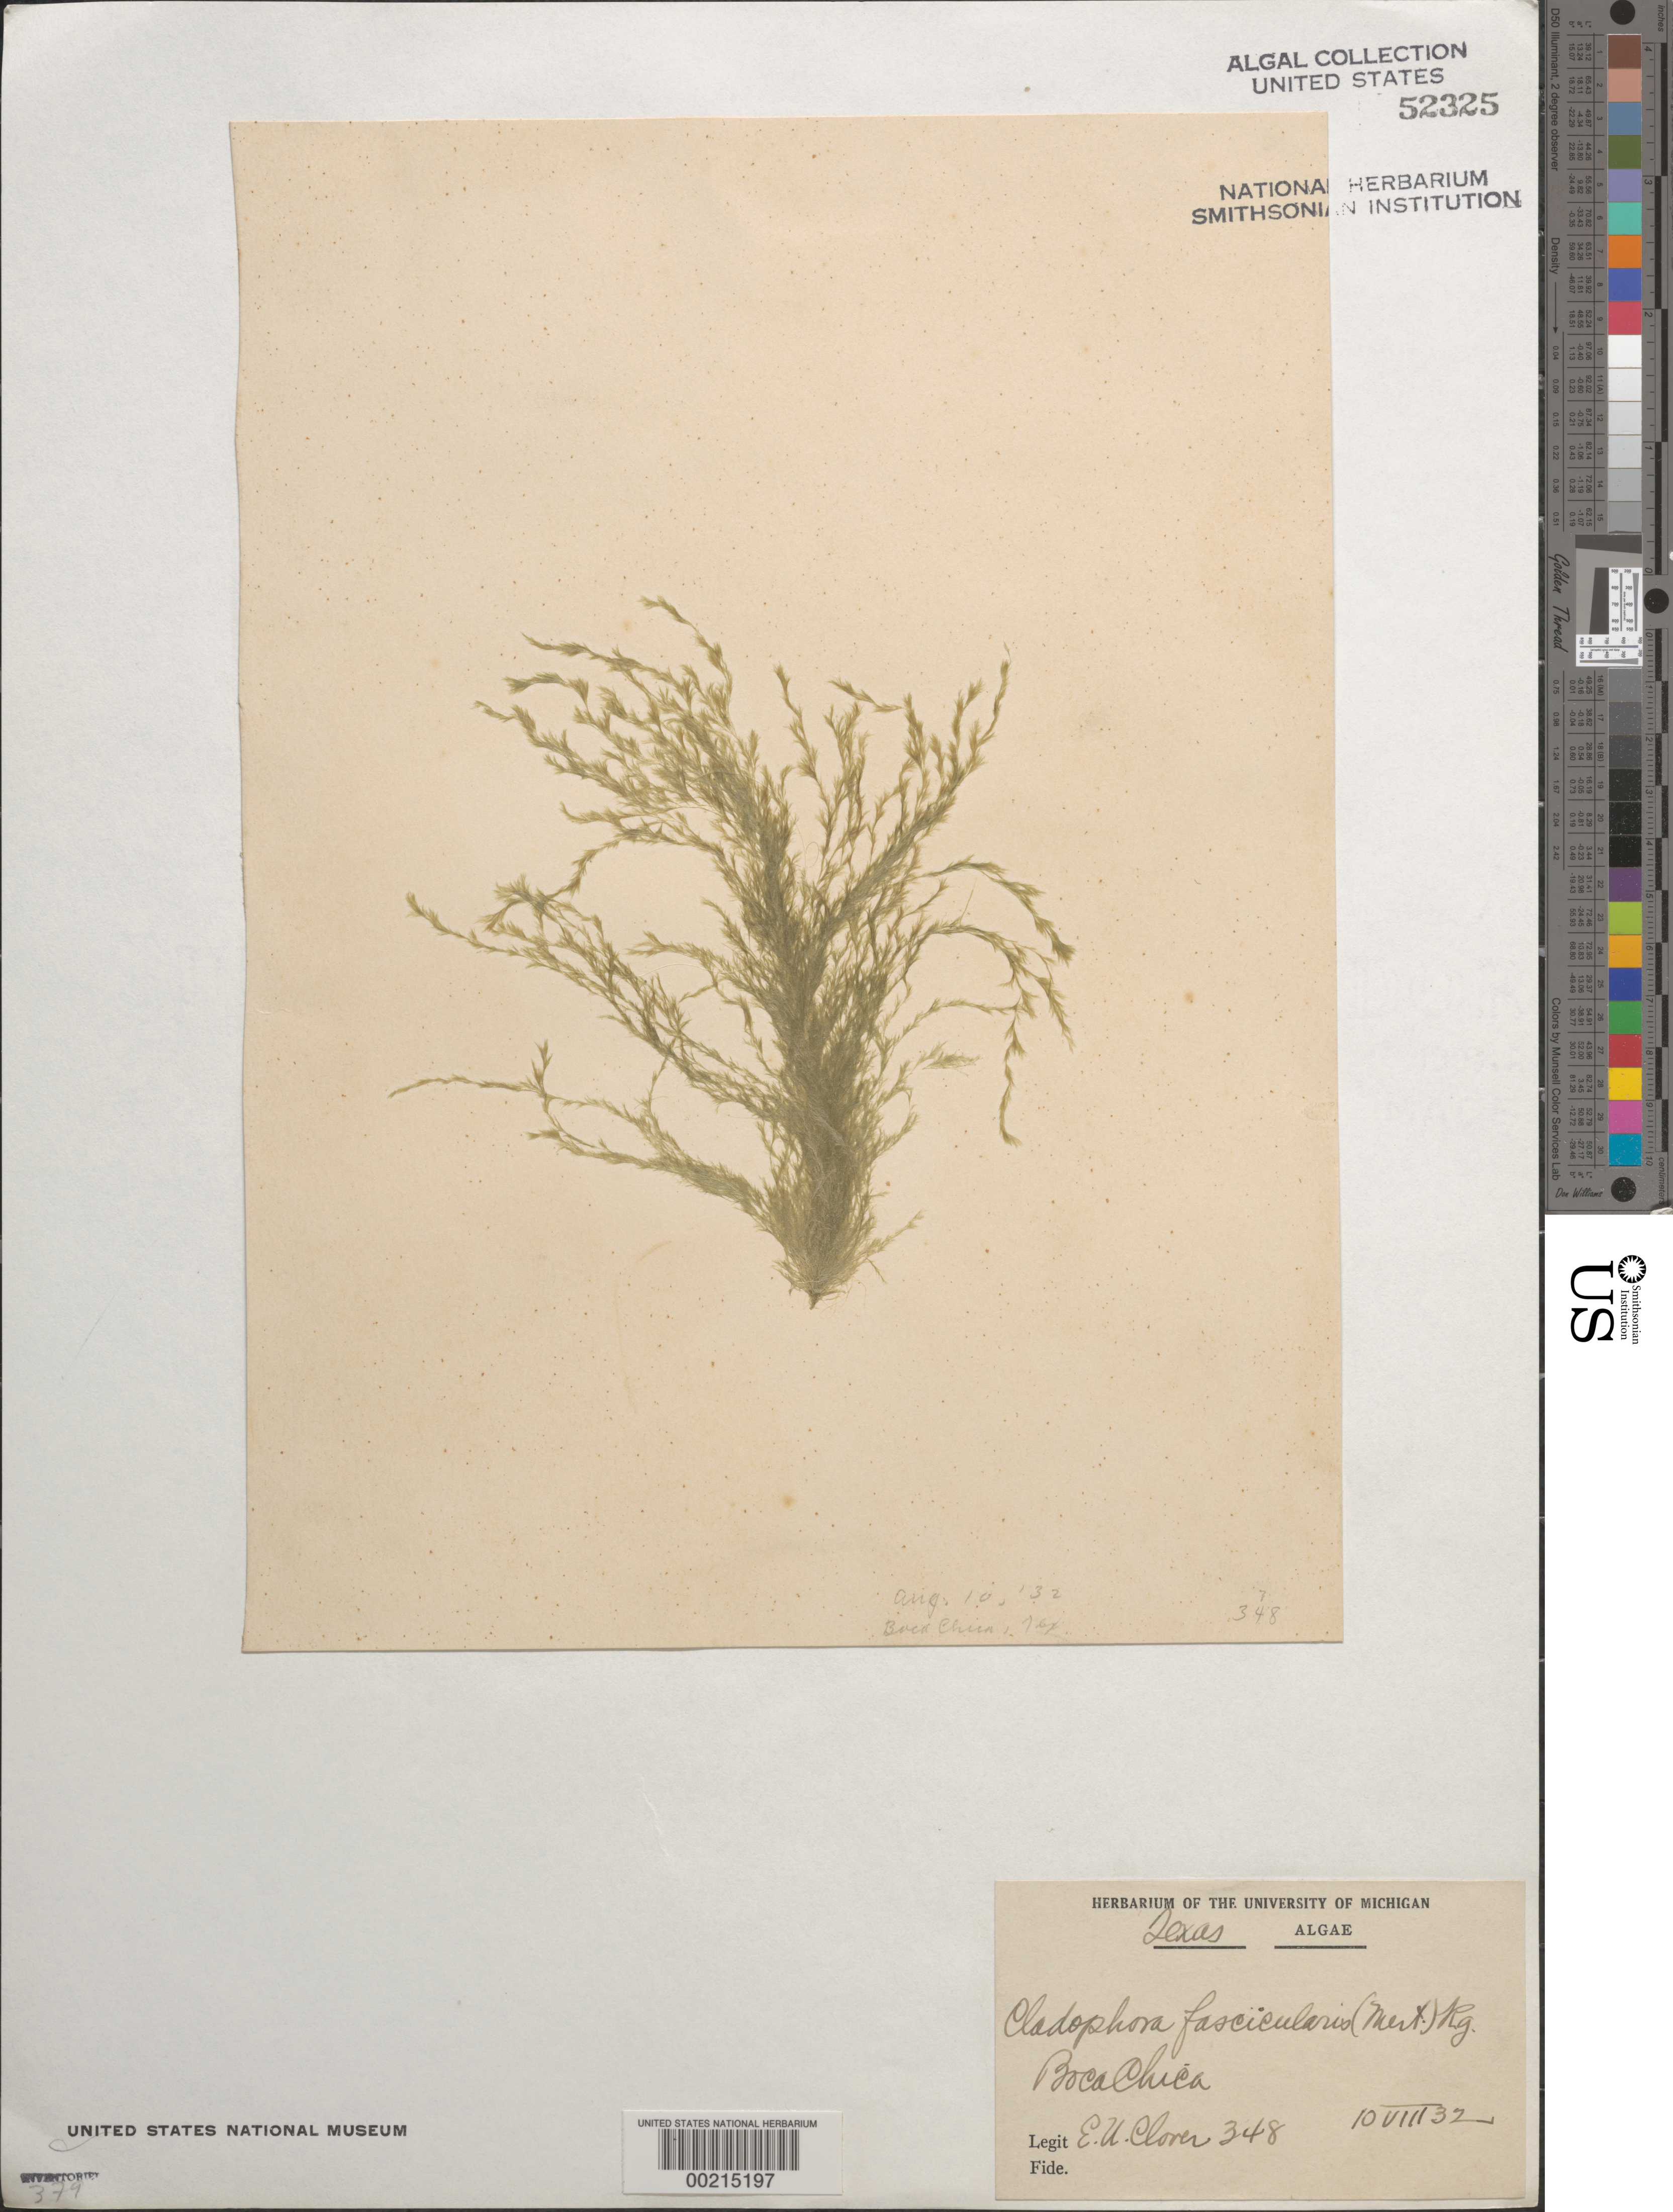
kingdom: Plantae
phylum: Chlorophyta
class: Ulvophyceae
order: Bryopsidales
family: Caulerpaceae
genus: Caulerpa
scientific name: Caulerpa mexicana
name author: Sond. ex Kütz.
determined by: Algae name updating Project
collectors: E. U. Clover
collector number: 348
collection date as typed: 10 Aug 1932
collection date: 1932-08-10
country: United States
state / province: Texas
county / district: Cameron County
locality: Boca Chica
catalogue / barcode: US 52325